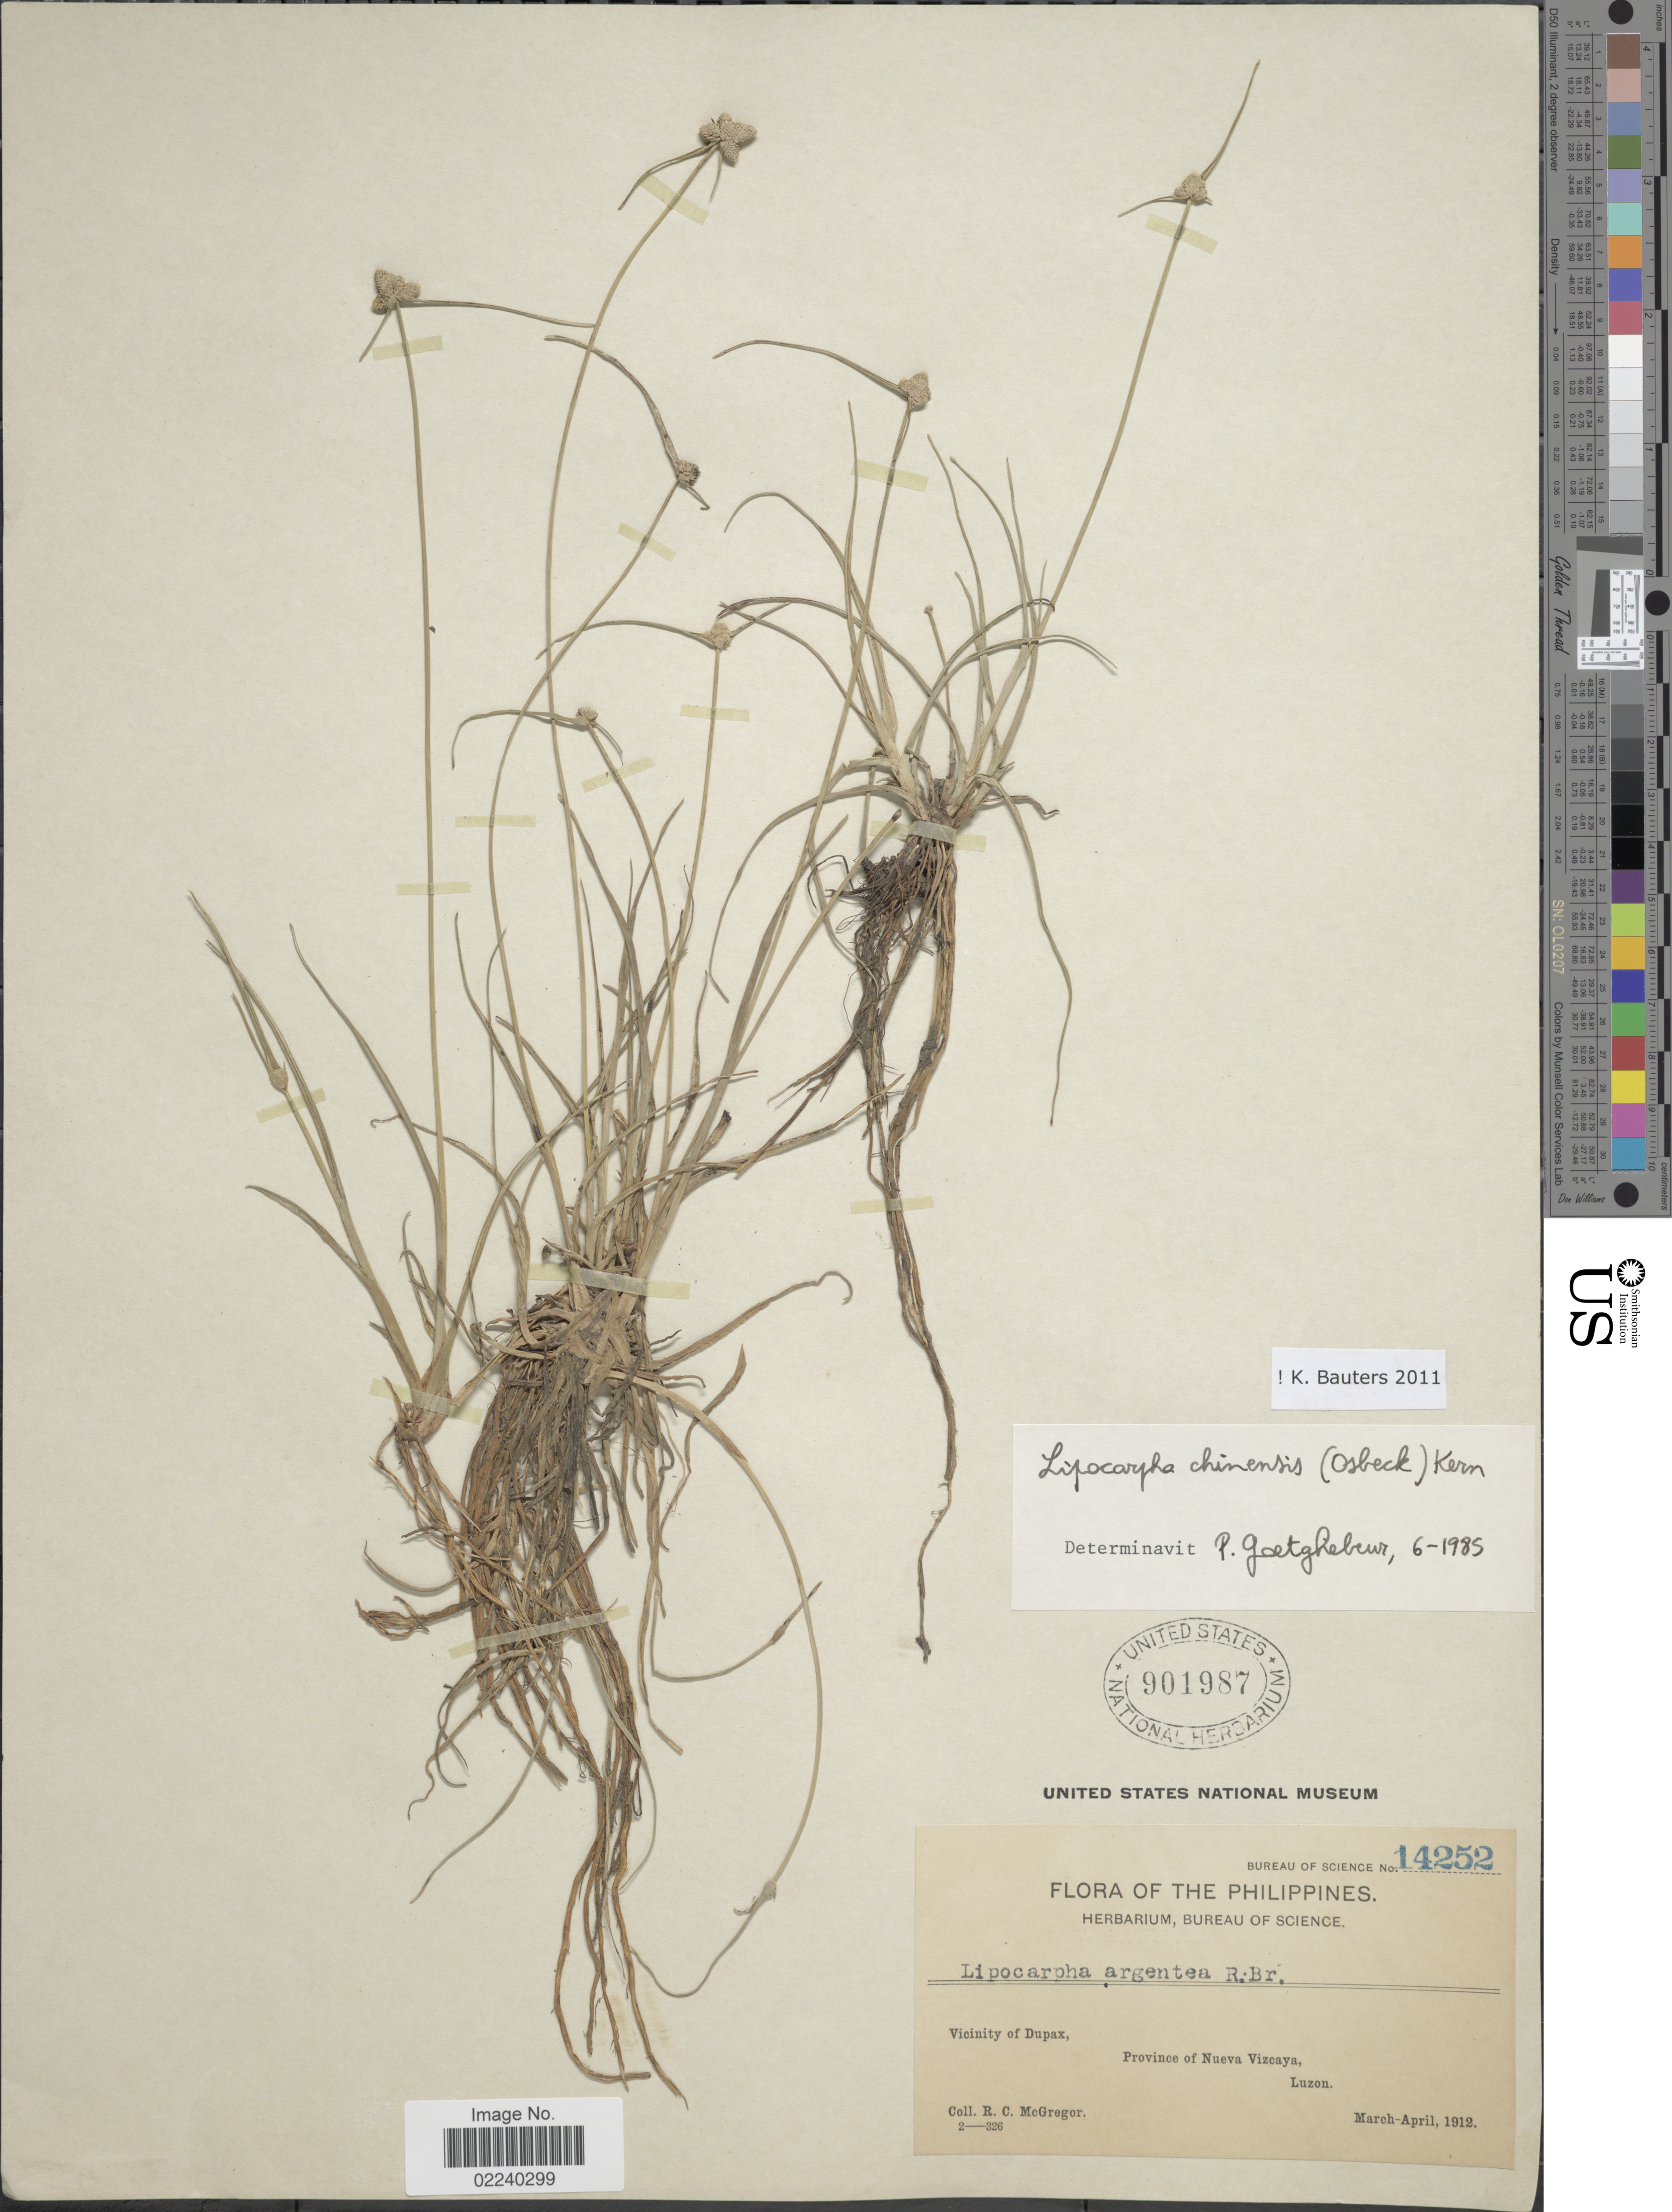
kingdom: Plantae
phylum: Tracheophyta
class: Liliopsida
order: Poales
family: Cyperaceae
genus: Cyperus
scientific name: Cyperus albescens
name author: (Steud.) Larridon & Govaerts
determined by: Strong, Mark T., (BOT), Smithsonian Institution - National Museum of Natural History (UNITED STATES)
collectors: R. C. McGregor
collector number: Bureau Of Science 14252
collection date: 1912-03/1912-04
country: Philippines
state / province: Cagayan Valley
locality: Vicinity of Dupax, Province of Nueva Vizcaya, Luzon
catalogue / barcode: US 901987